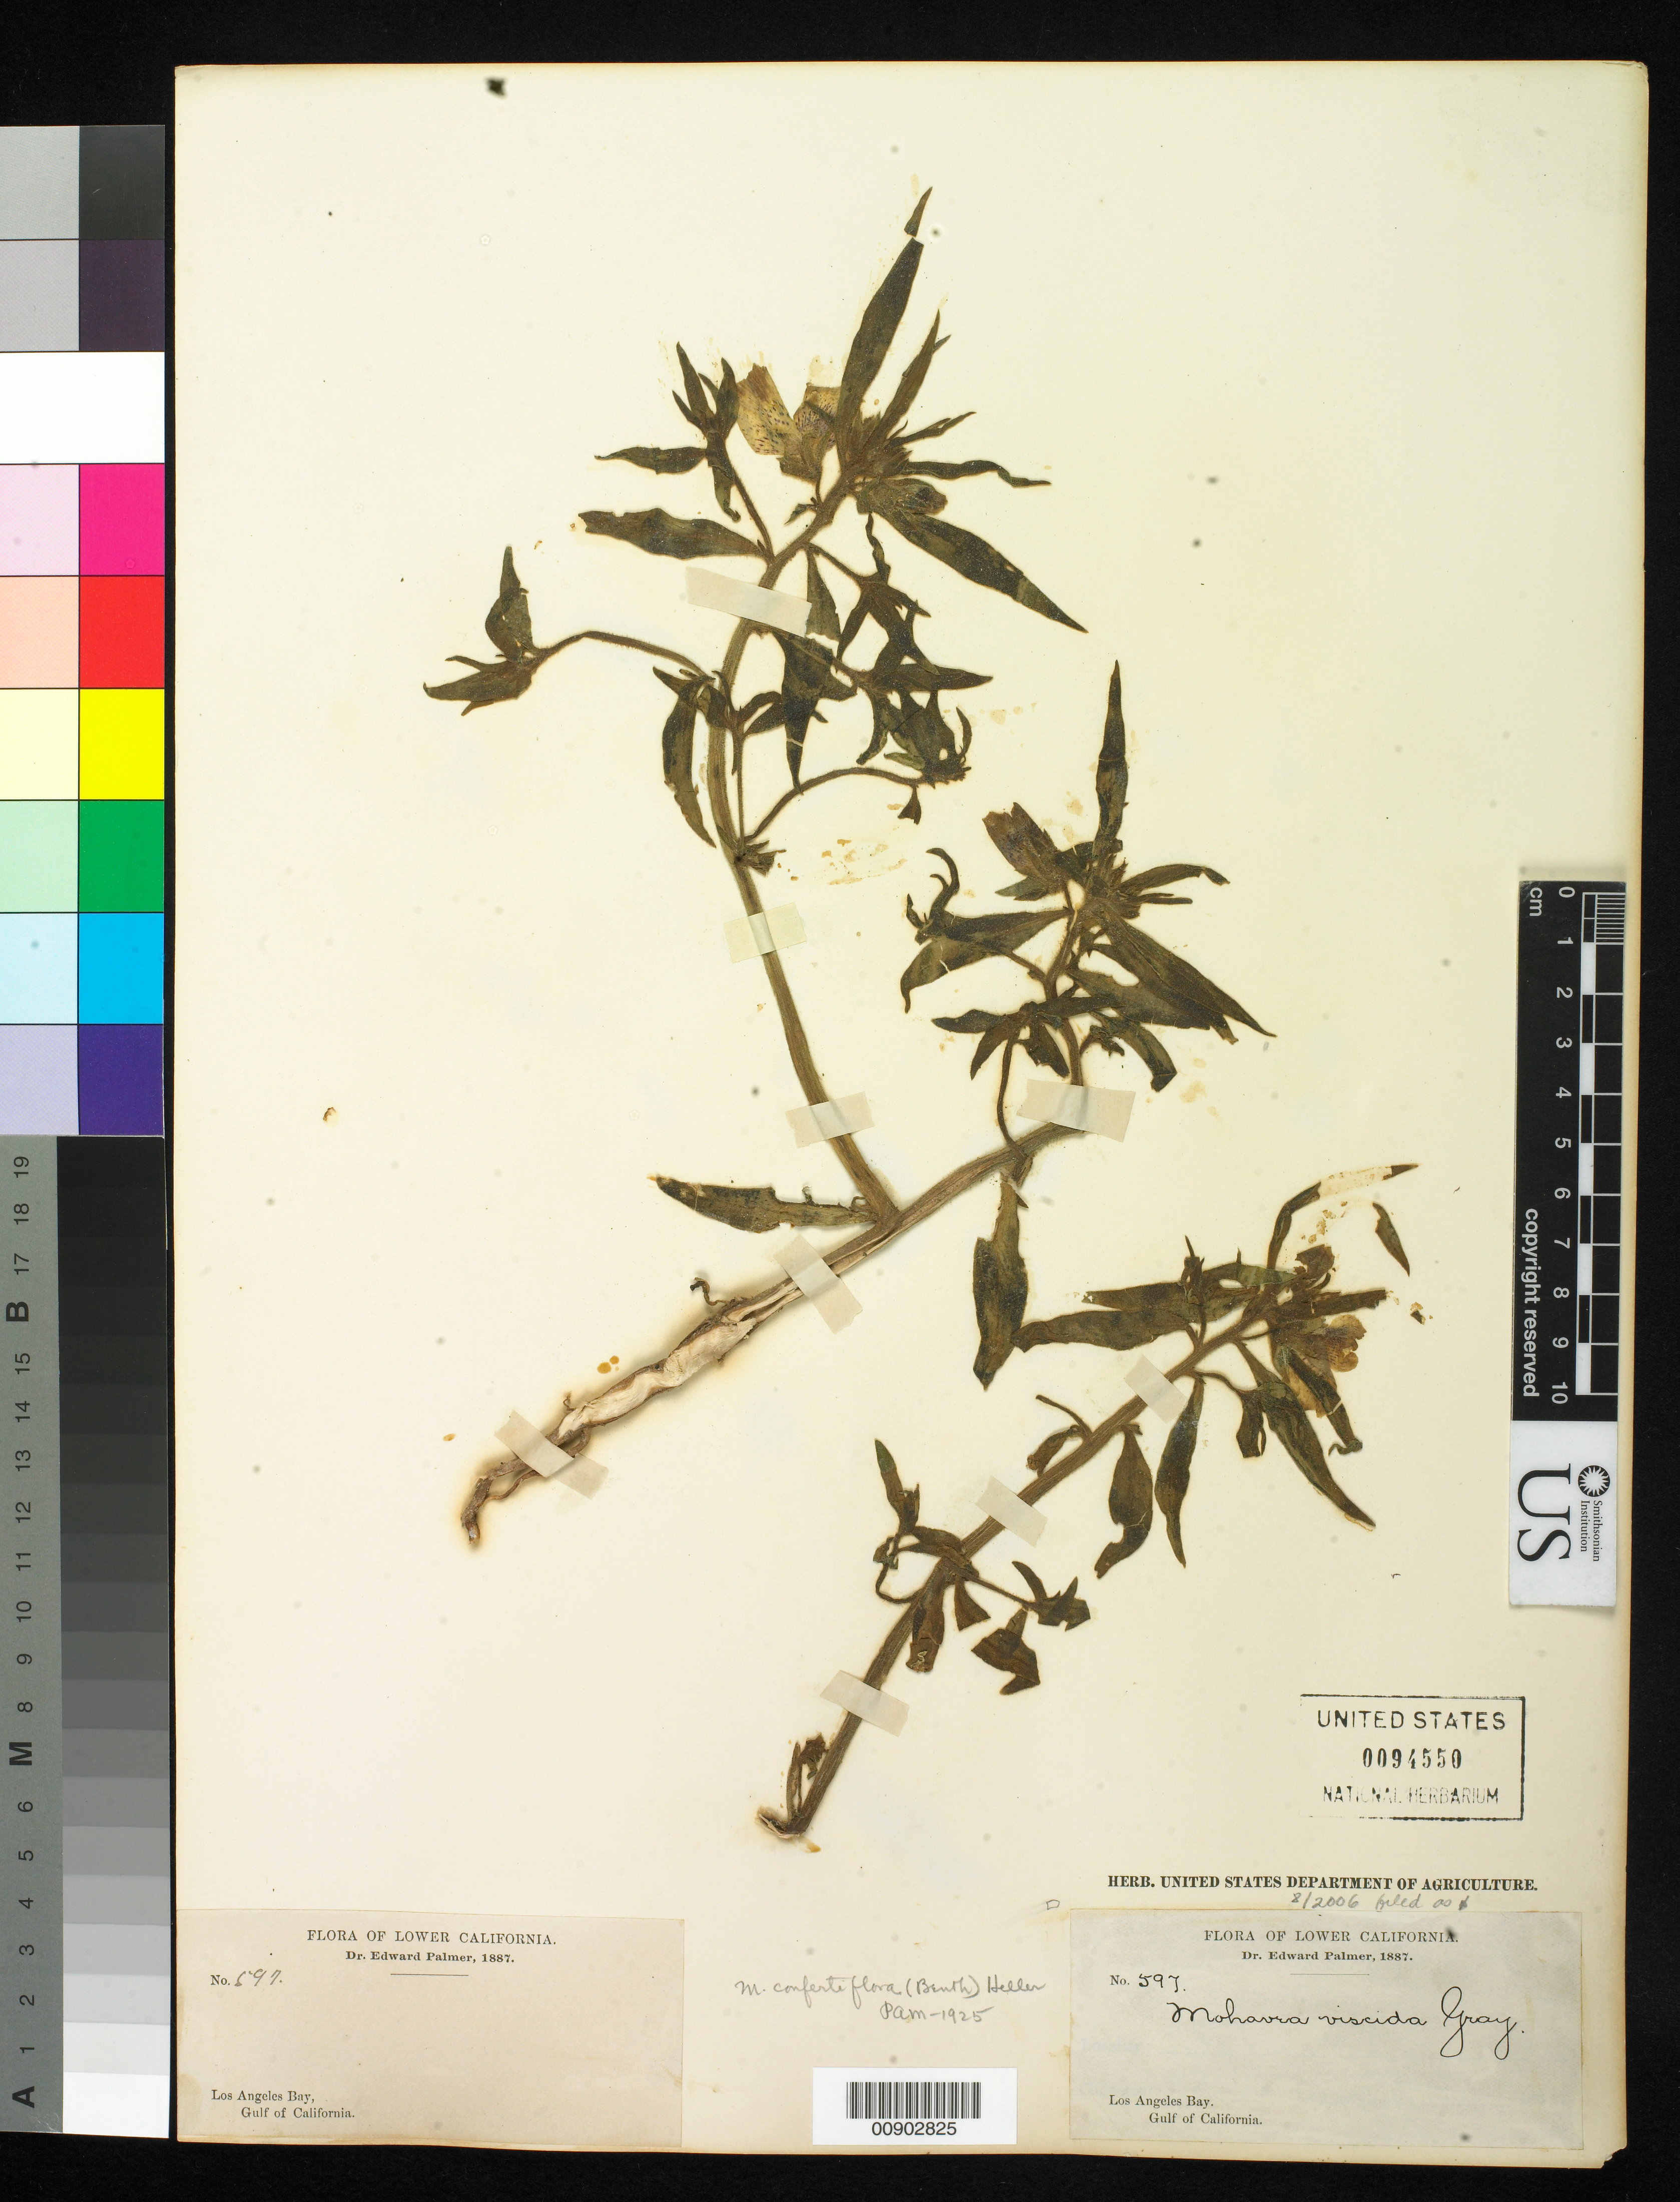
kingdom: Plantae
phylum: Tracheophyta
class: Magnoliopsida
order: Lamiales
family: Plantaginaceae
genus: Mohavea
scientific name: Mohavea viscida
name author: A. Gray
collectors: E. Palmer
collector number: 597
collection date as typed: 1887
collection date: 1887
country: Mexico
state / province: Baja California Norte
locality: Los Angeles Bay. Gulf of California. Baja California.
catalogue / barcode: US 94550